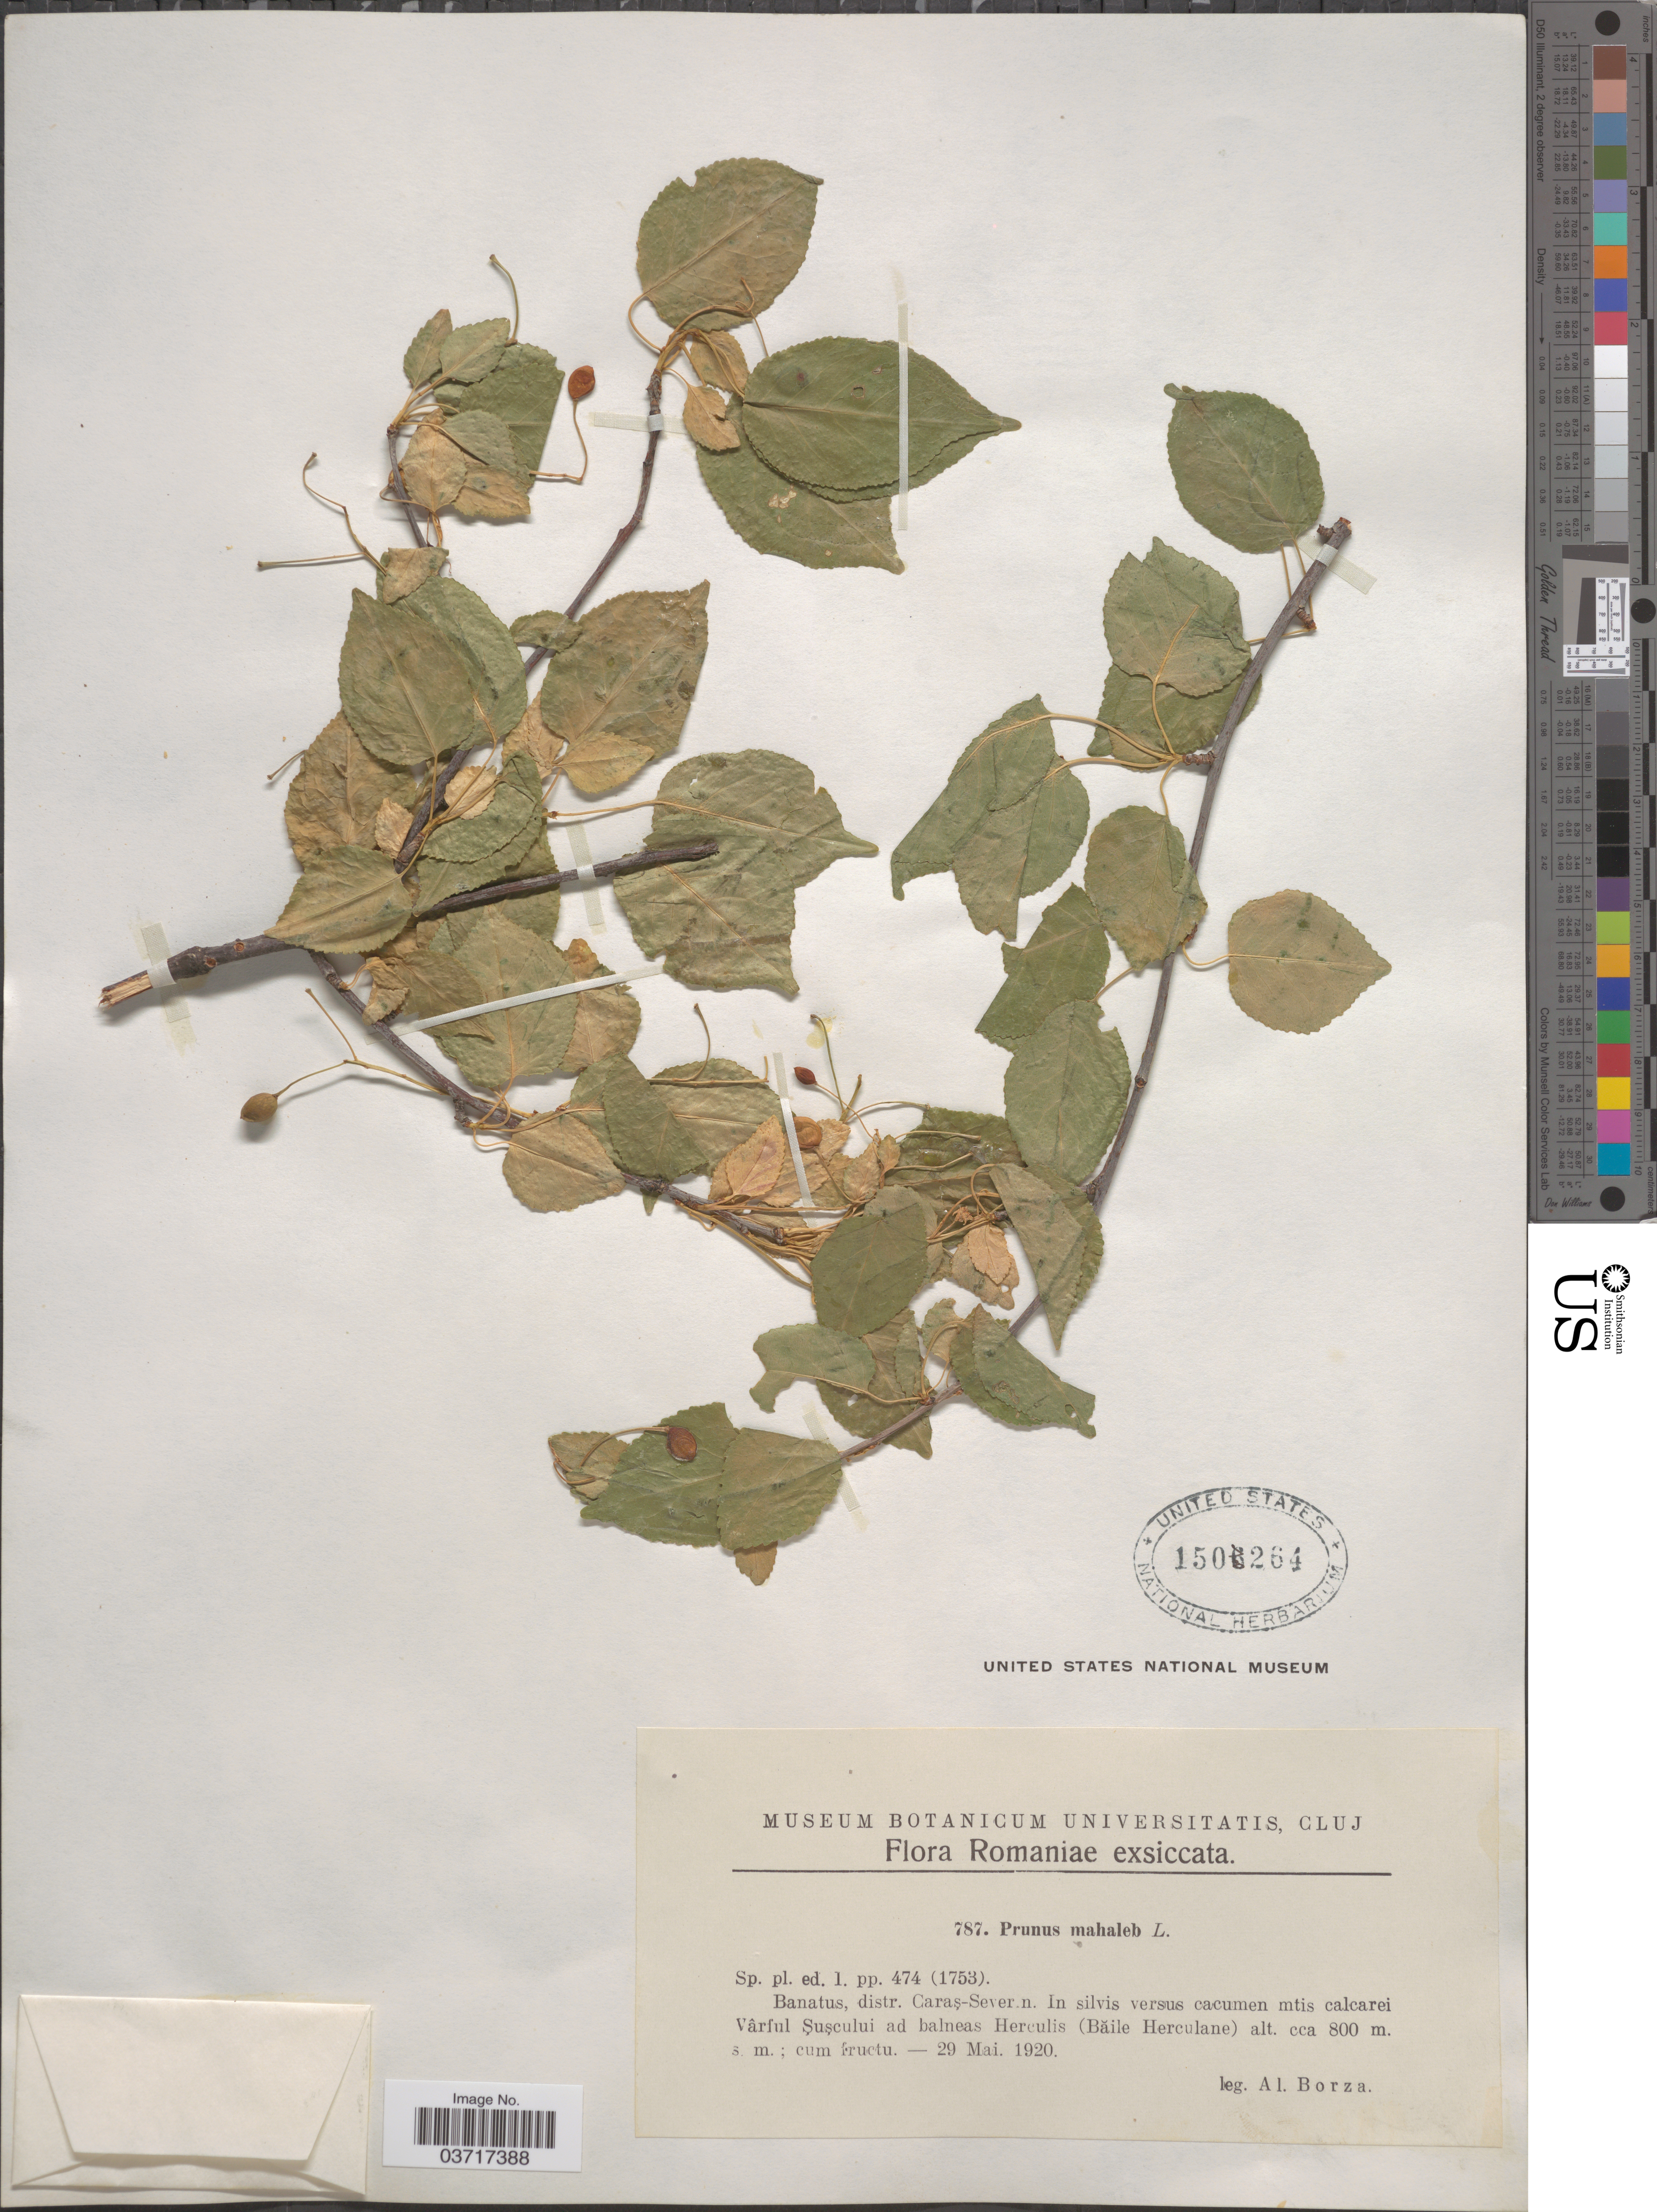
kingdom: Plantae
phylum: Tracheophyta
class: Magnoliopsida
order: Rosales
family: Rosaceae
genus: Prunus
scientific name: Prunus mahaleb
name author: L.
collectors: A. Borza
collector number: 787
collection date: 1920-05-29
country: Romania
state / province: Caras-Severin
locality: Banatus, distr. Caraş-Sever.n. In silvis versus cacumen mtis calcarei Vârful Şuşcului ad balneas Herculis (Băile Herculane).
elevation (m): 800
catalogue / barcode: US 1506264